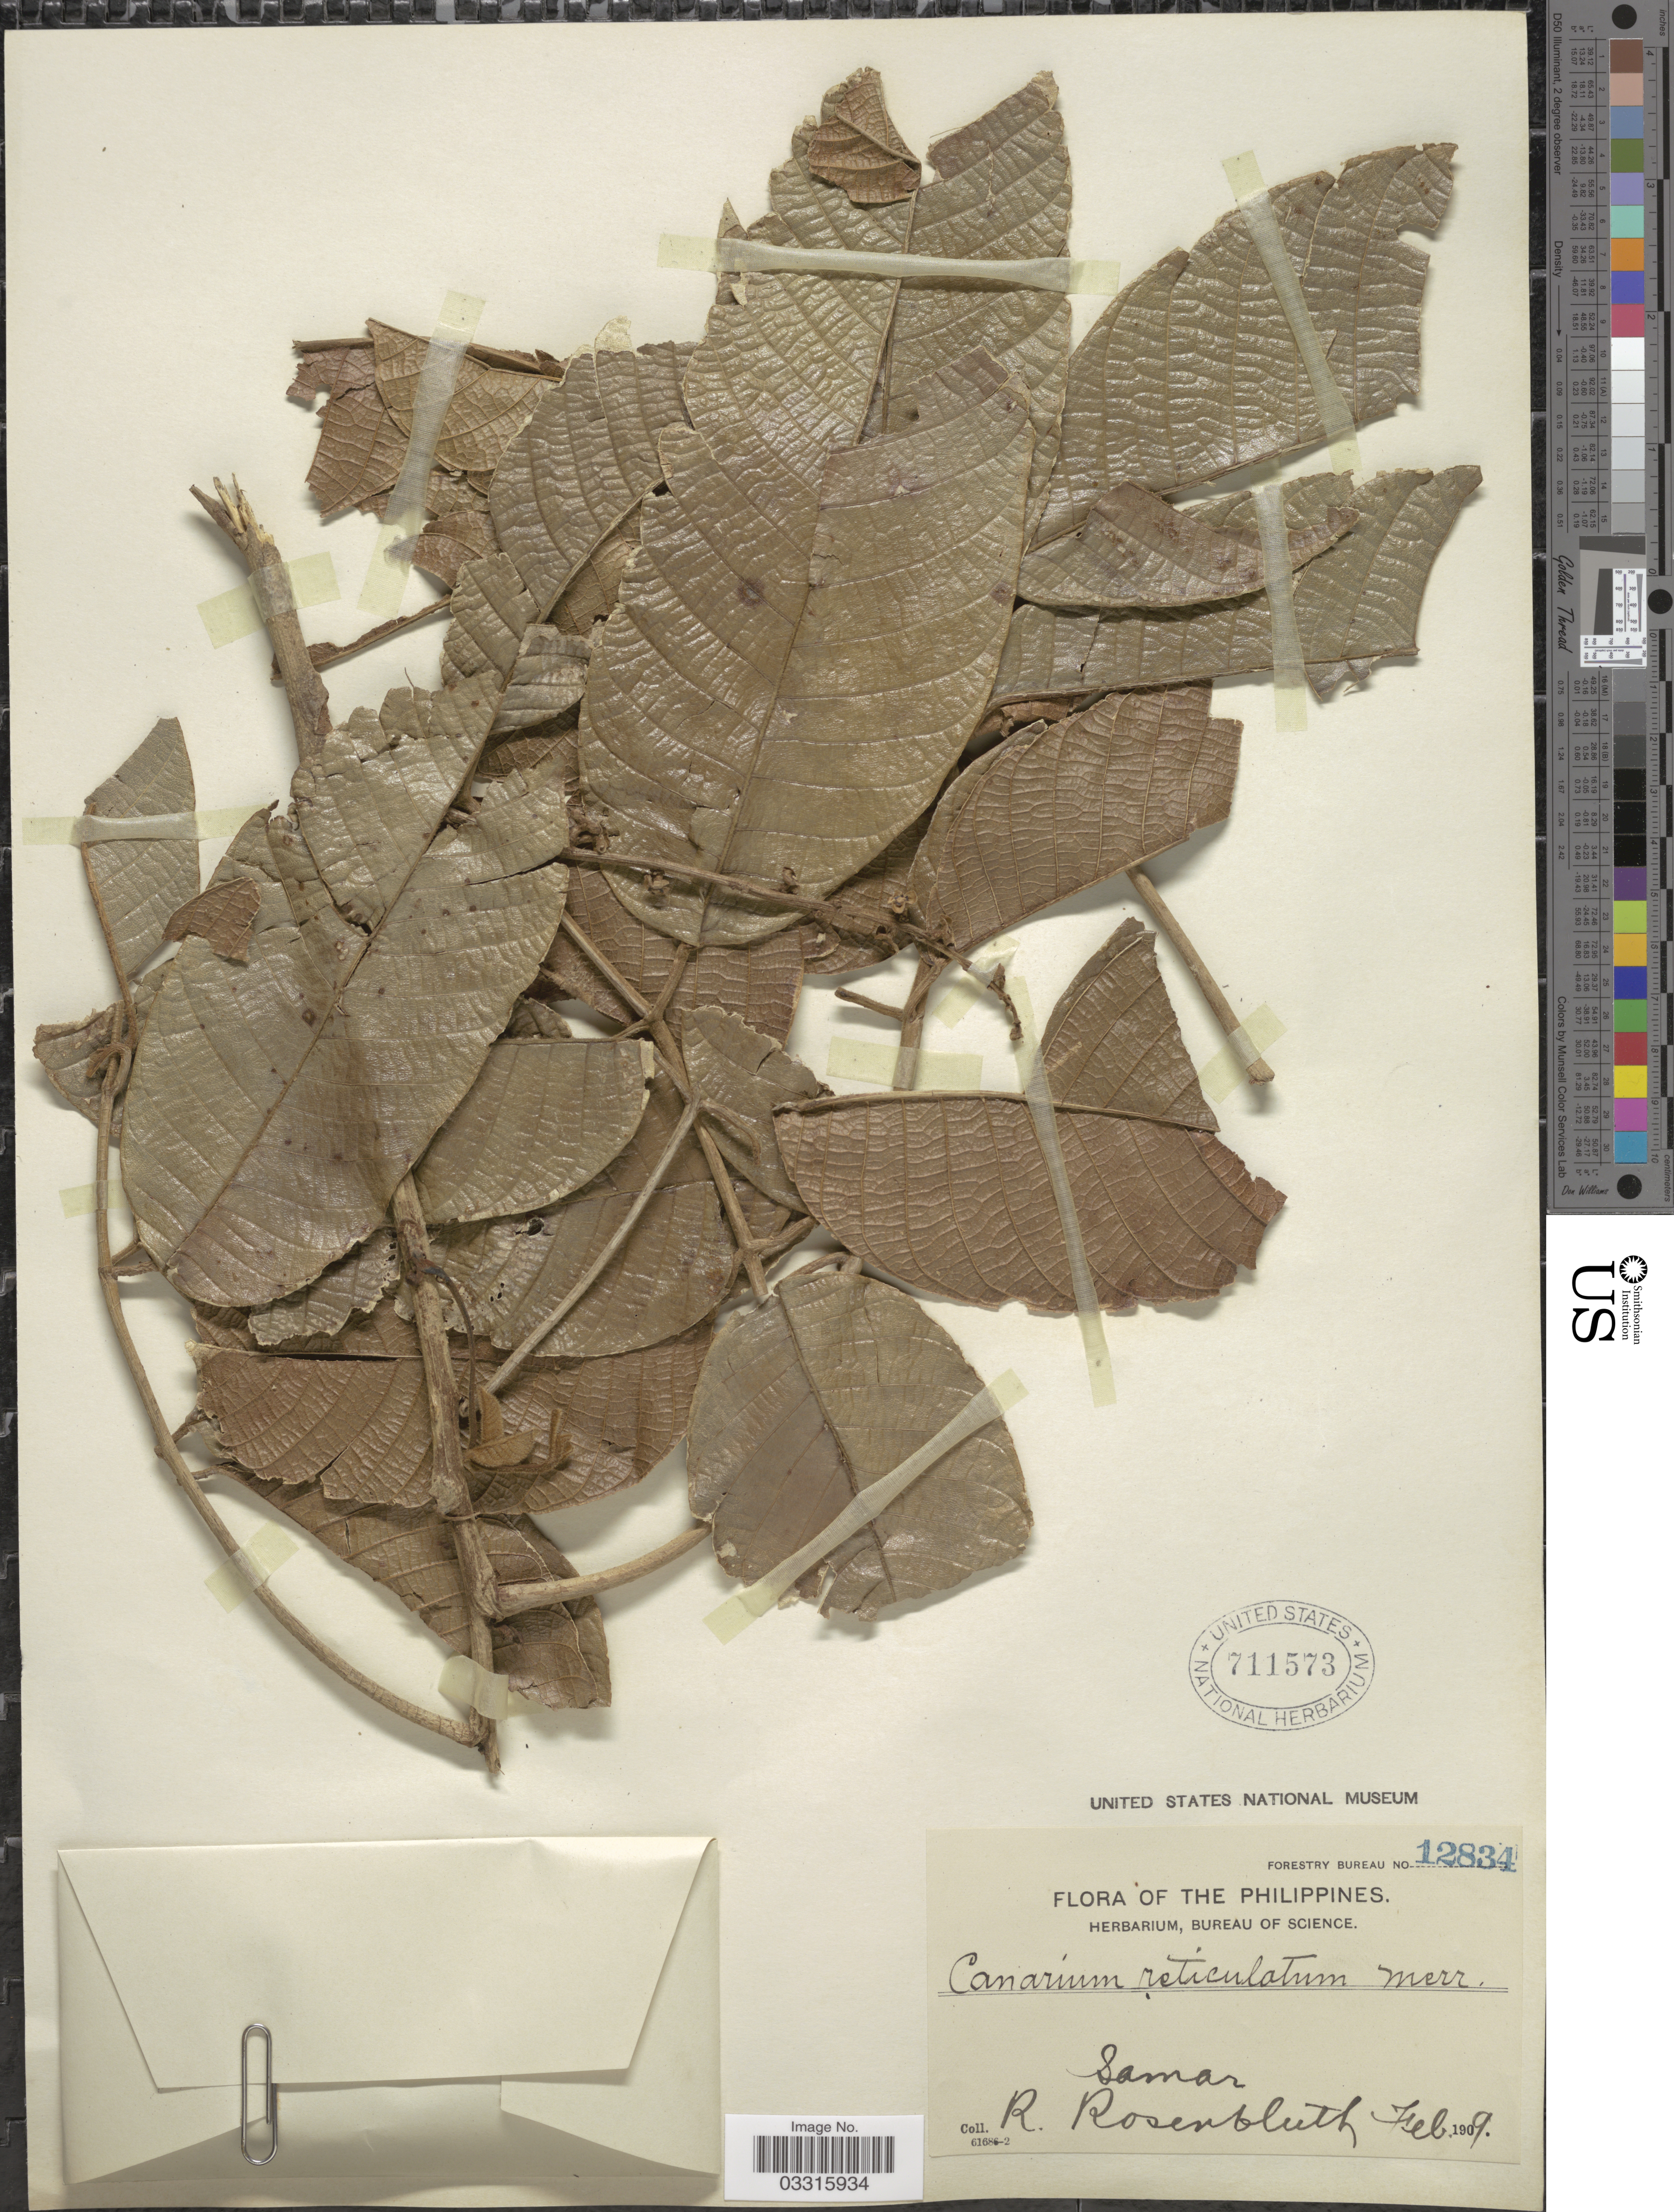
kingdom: Plantae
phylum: Tracheophyta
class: Magnoliopsida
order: Sapindales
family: Burseraceae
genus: Canarium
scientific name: Canarium asperum subsp. asperum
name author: Benth.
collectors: R. Rosenbluth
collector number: Forestry Bureau 12834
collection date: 1909-02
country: Philippines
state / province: Eastern Visayas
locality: Samar.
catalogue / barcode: US 711573